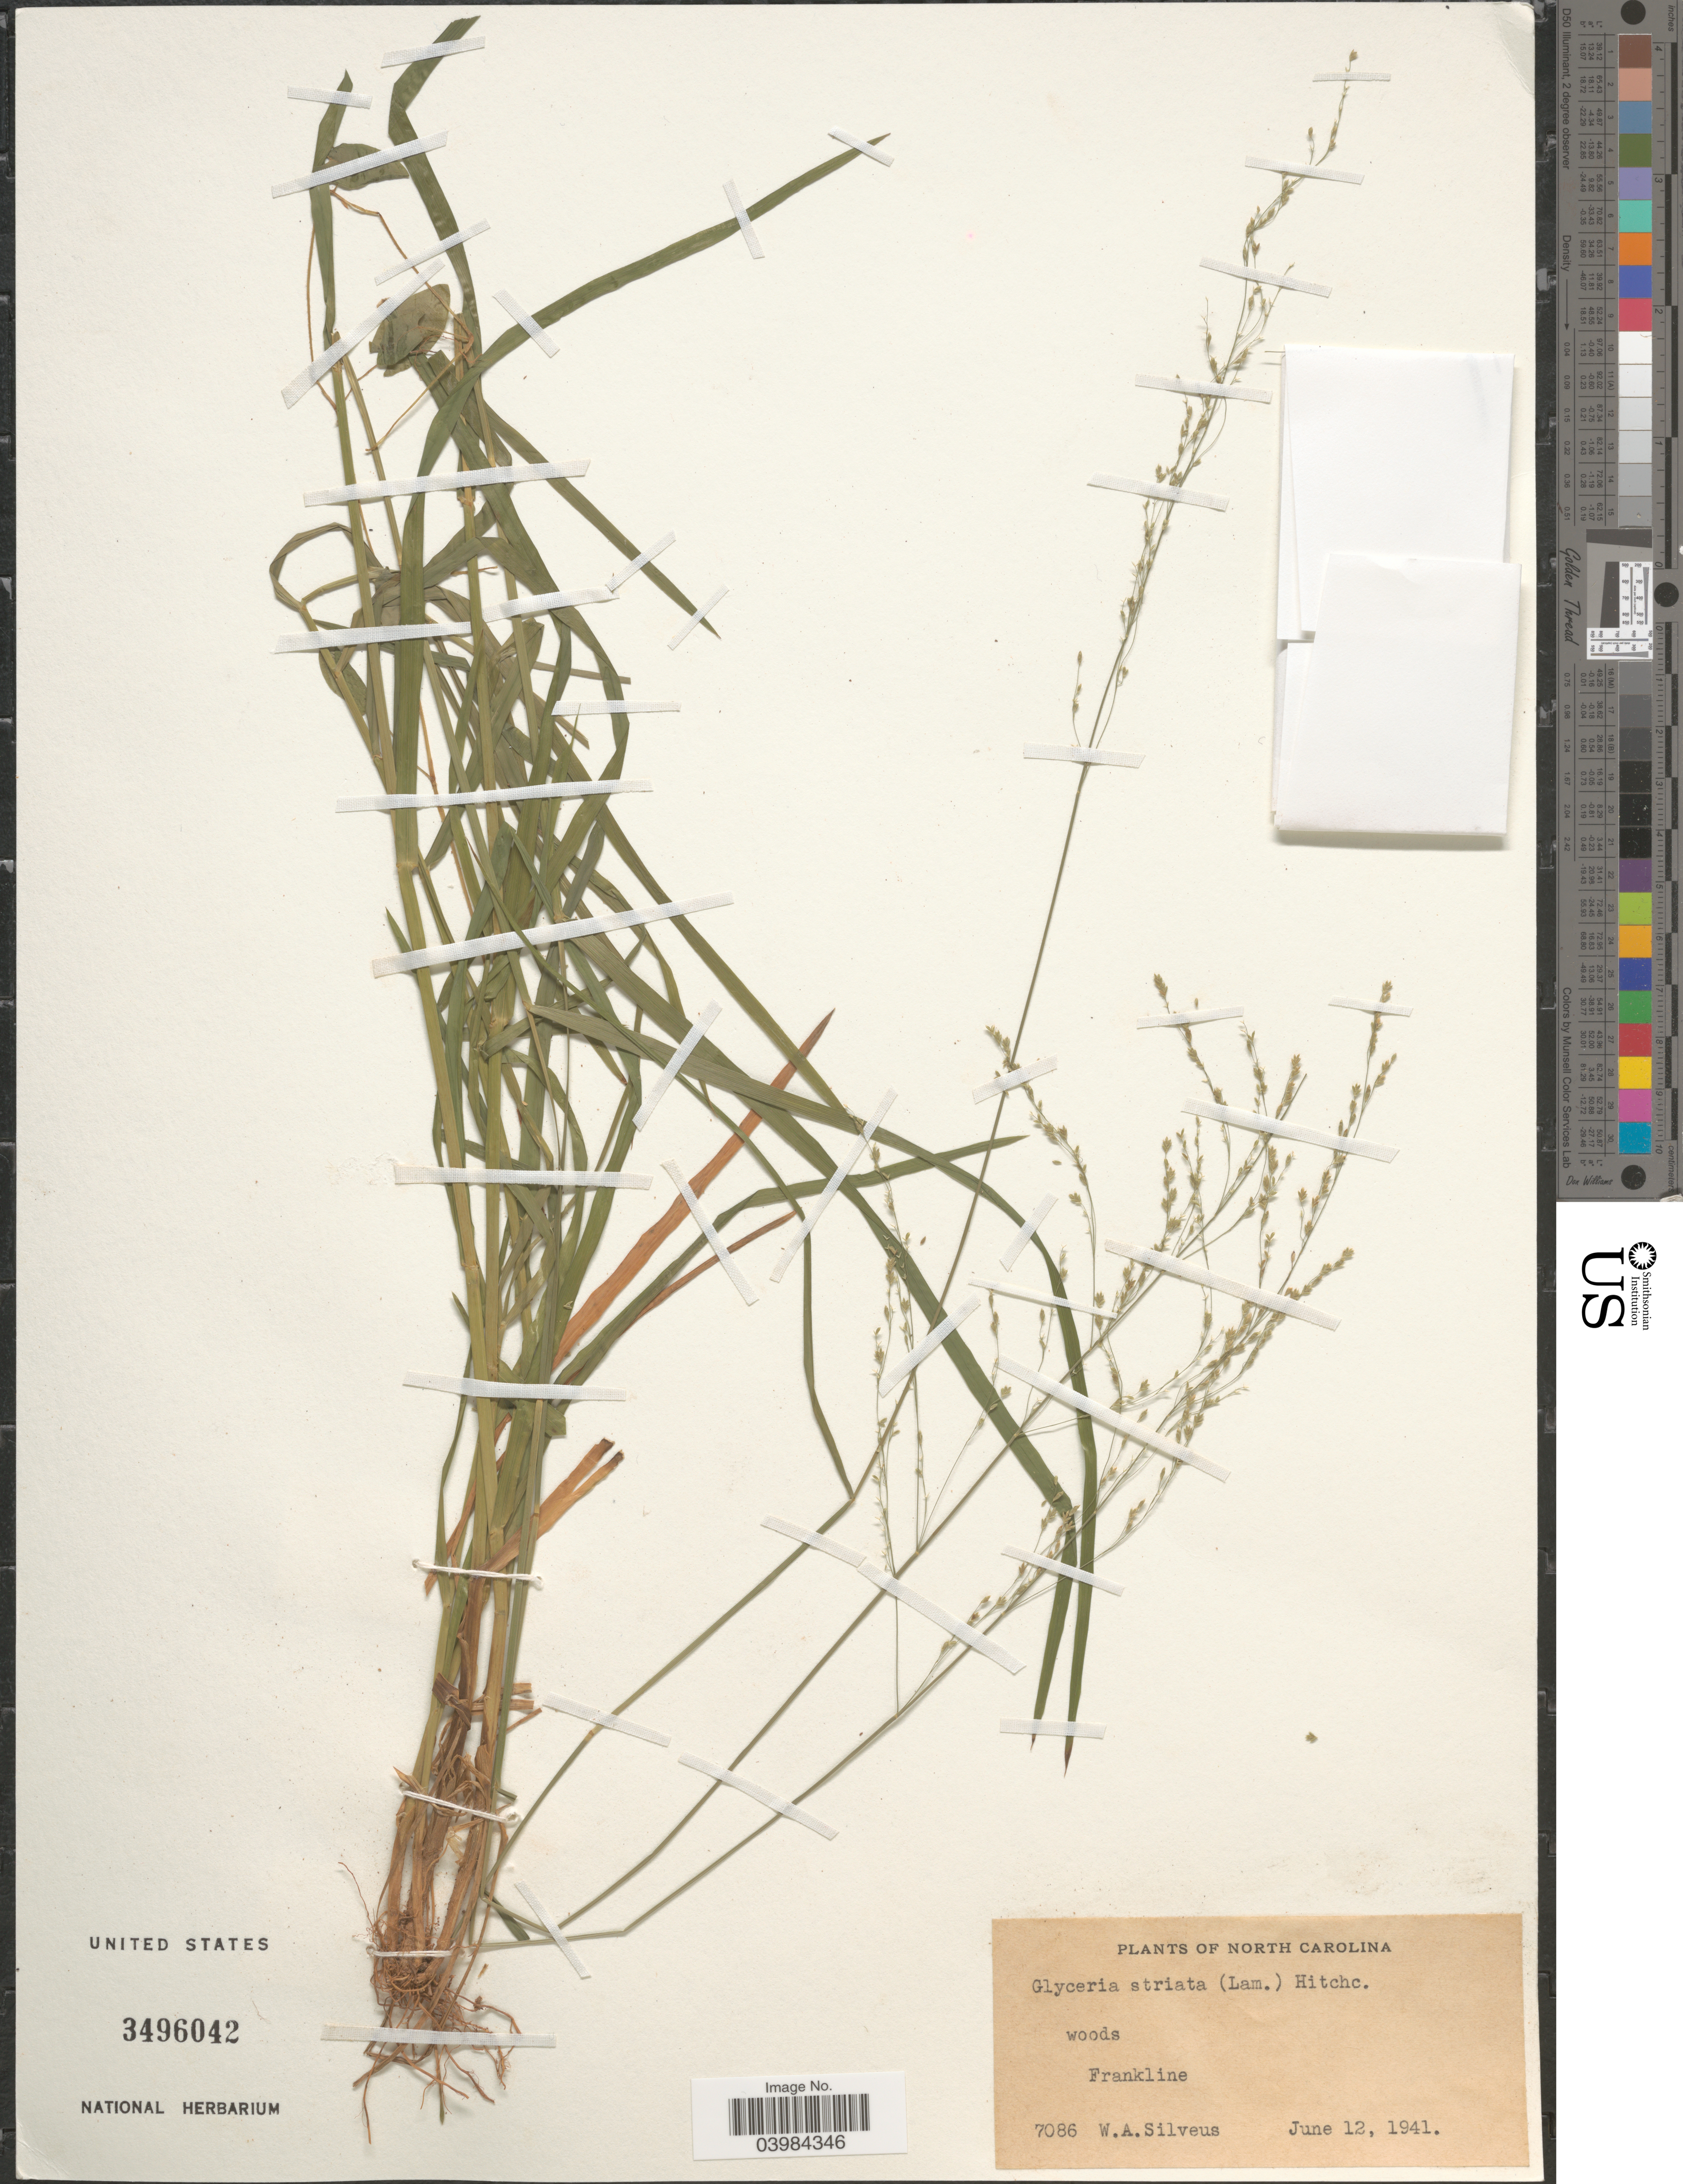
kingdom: Plantae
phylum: Tracheophyta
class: Liliopsida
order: Poales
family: Poaceae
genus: Glyceria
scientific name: Glyceria striata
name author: (Lam.) Hitchc.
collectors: W. Silveus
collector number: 7086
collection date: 1941-06-12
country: United States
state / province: North Carolina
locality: Frankline.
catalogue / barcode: US 3496042